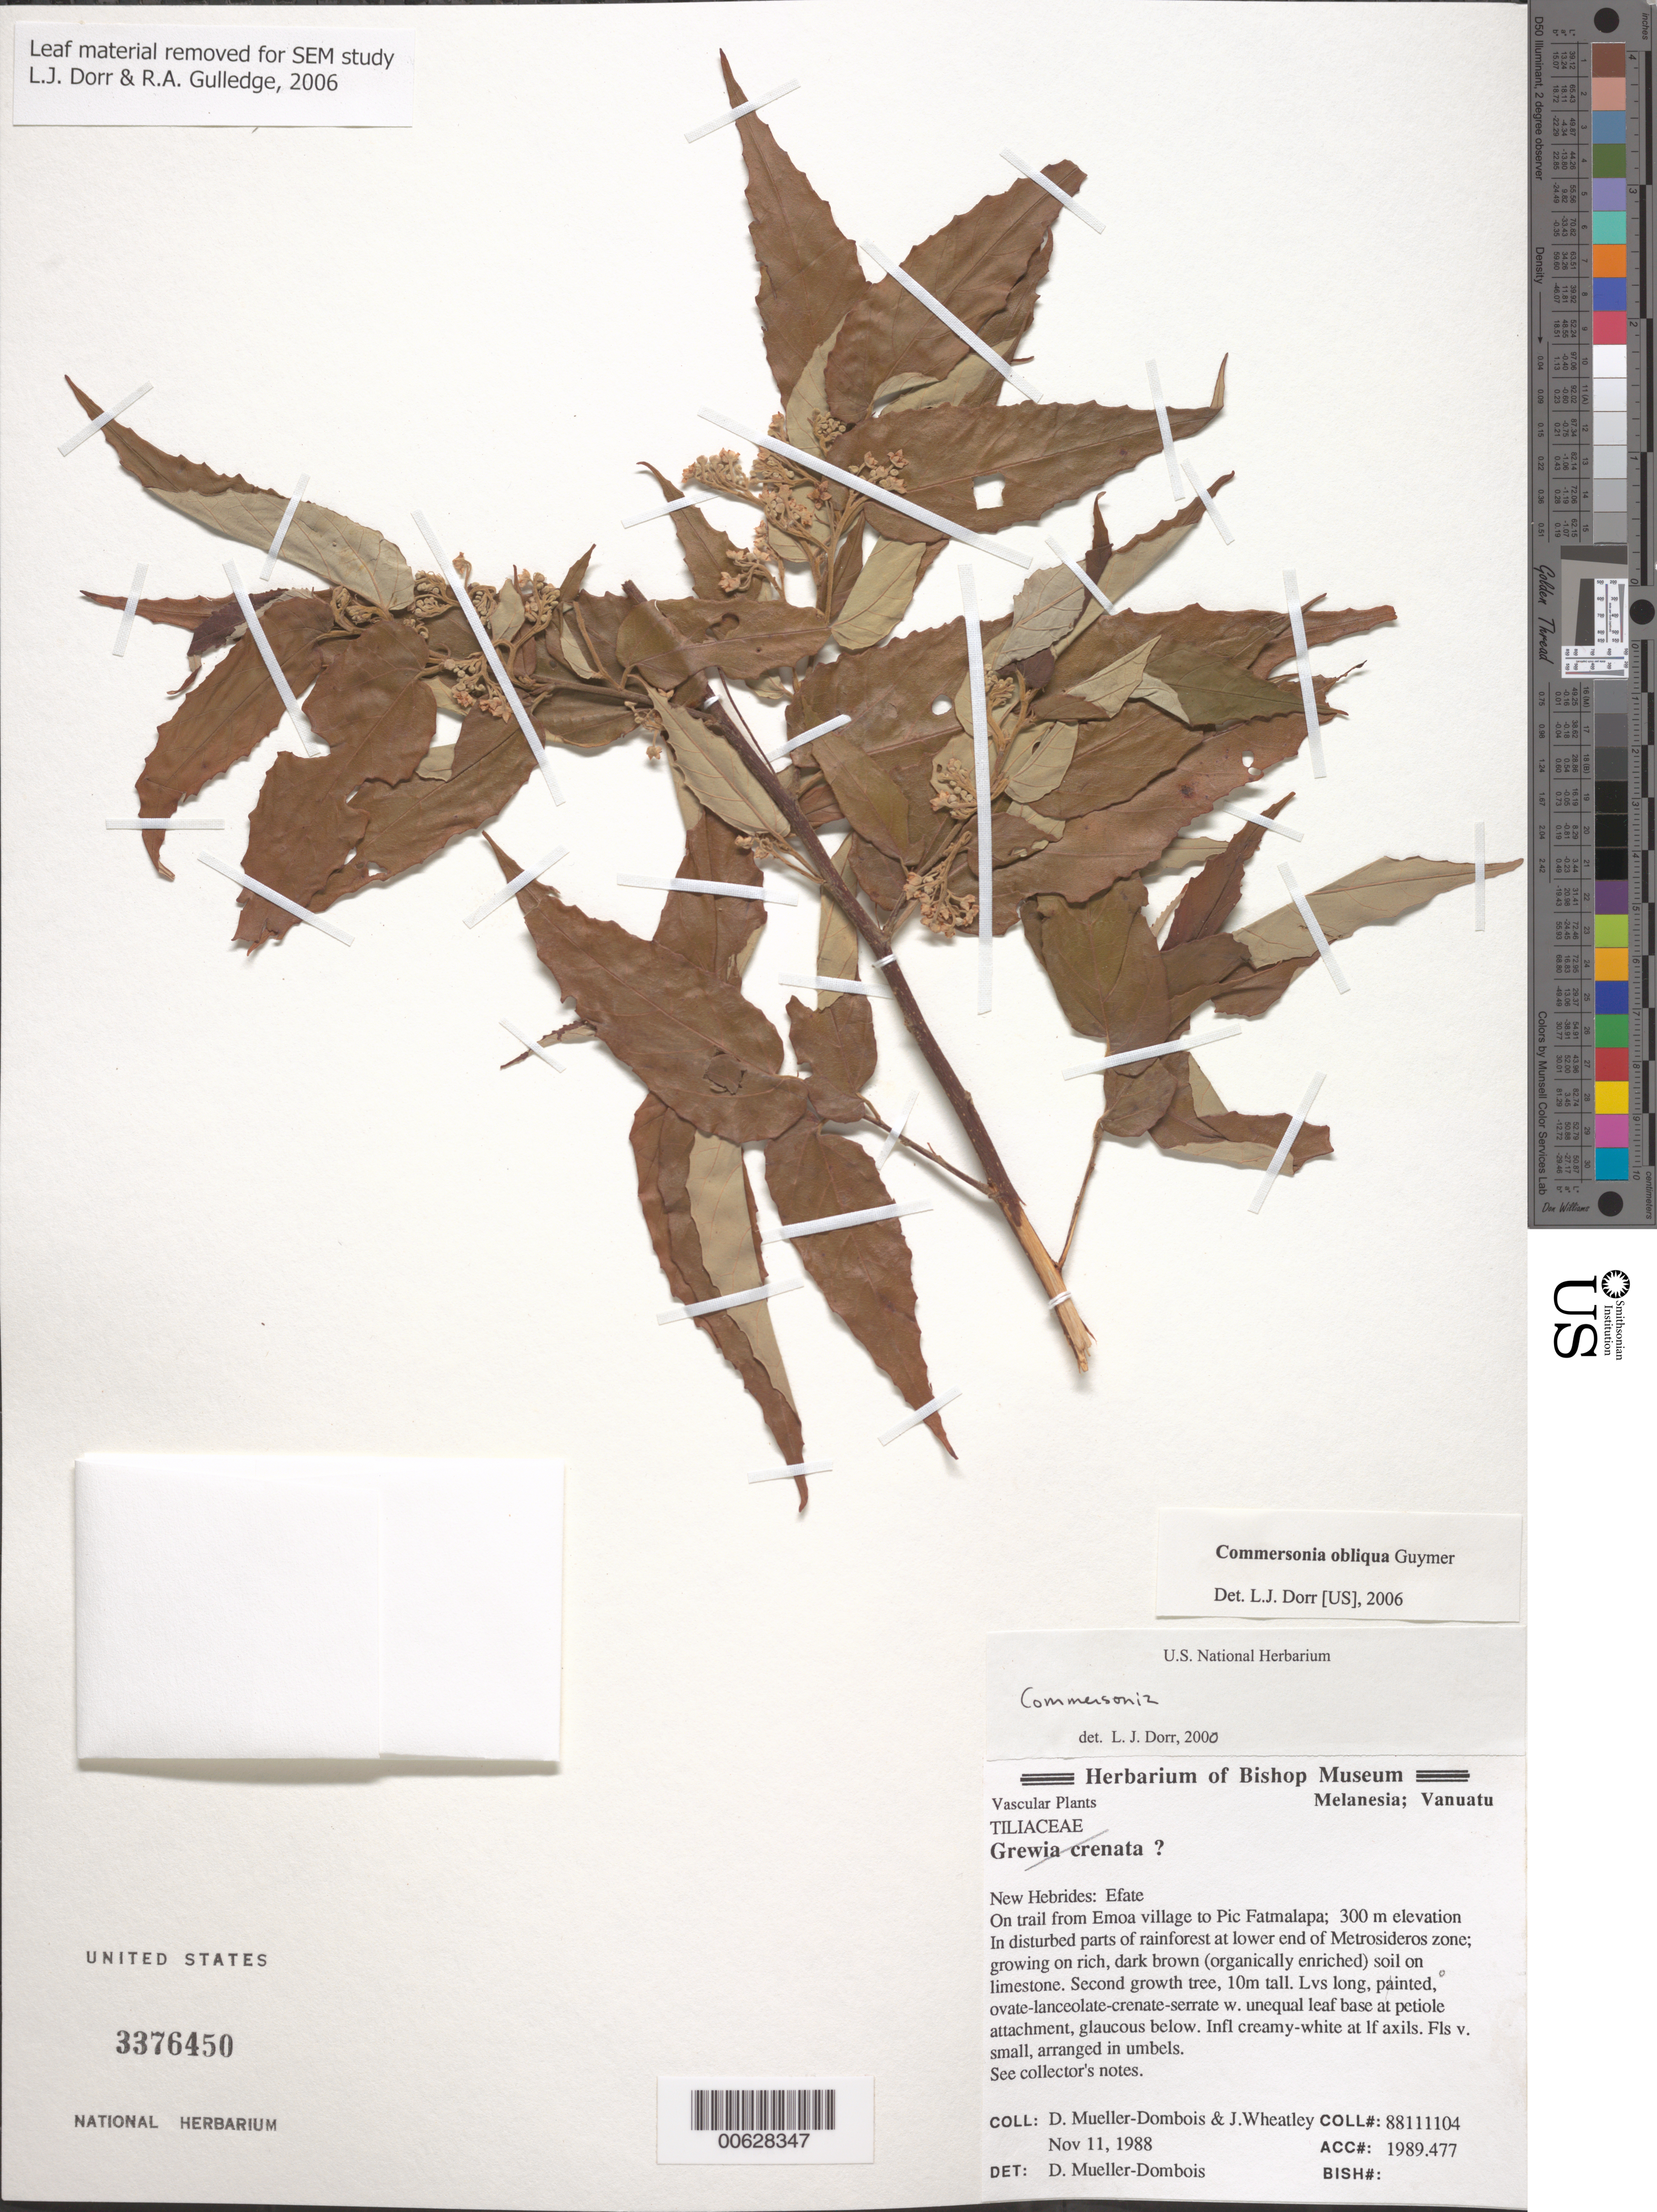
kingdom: Plantae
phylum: Tracheophyta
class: Magnoliopsida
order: Malvales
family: Malvaceae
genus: Commersonia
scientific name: Commersonia obliqua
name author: Guymer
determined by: Dorr, L. J., (BOT), Smithsonian Institution - National Museum of Natural History (UNITED STATES)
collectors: D. Mueller-Dombois & J. Wheatley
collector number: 88111104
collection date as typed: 11 Nov 1988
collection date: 1988-11-11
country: Vanuatu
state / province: Shefa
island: Efate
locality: Efate, on trail from Emoa village to Pic Fatmalapa. [Efate Province is now part of Shefa Province.]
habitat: In disturbed rainforst at lower end of Metrosideros zone, growing on rich dark brown (organically enriched) soil on limestone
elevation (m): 300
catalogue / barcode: US 3376450